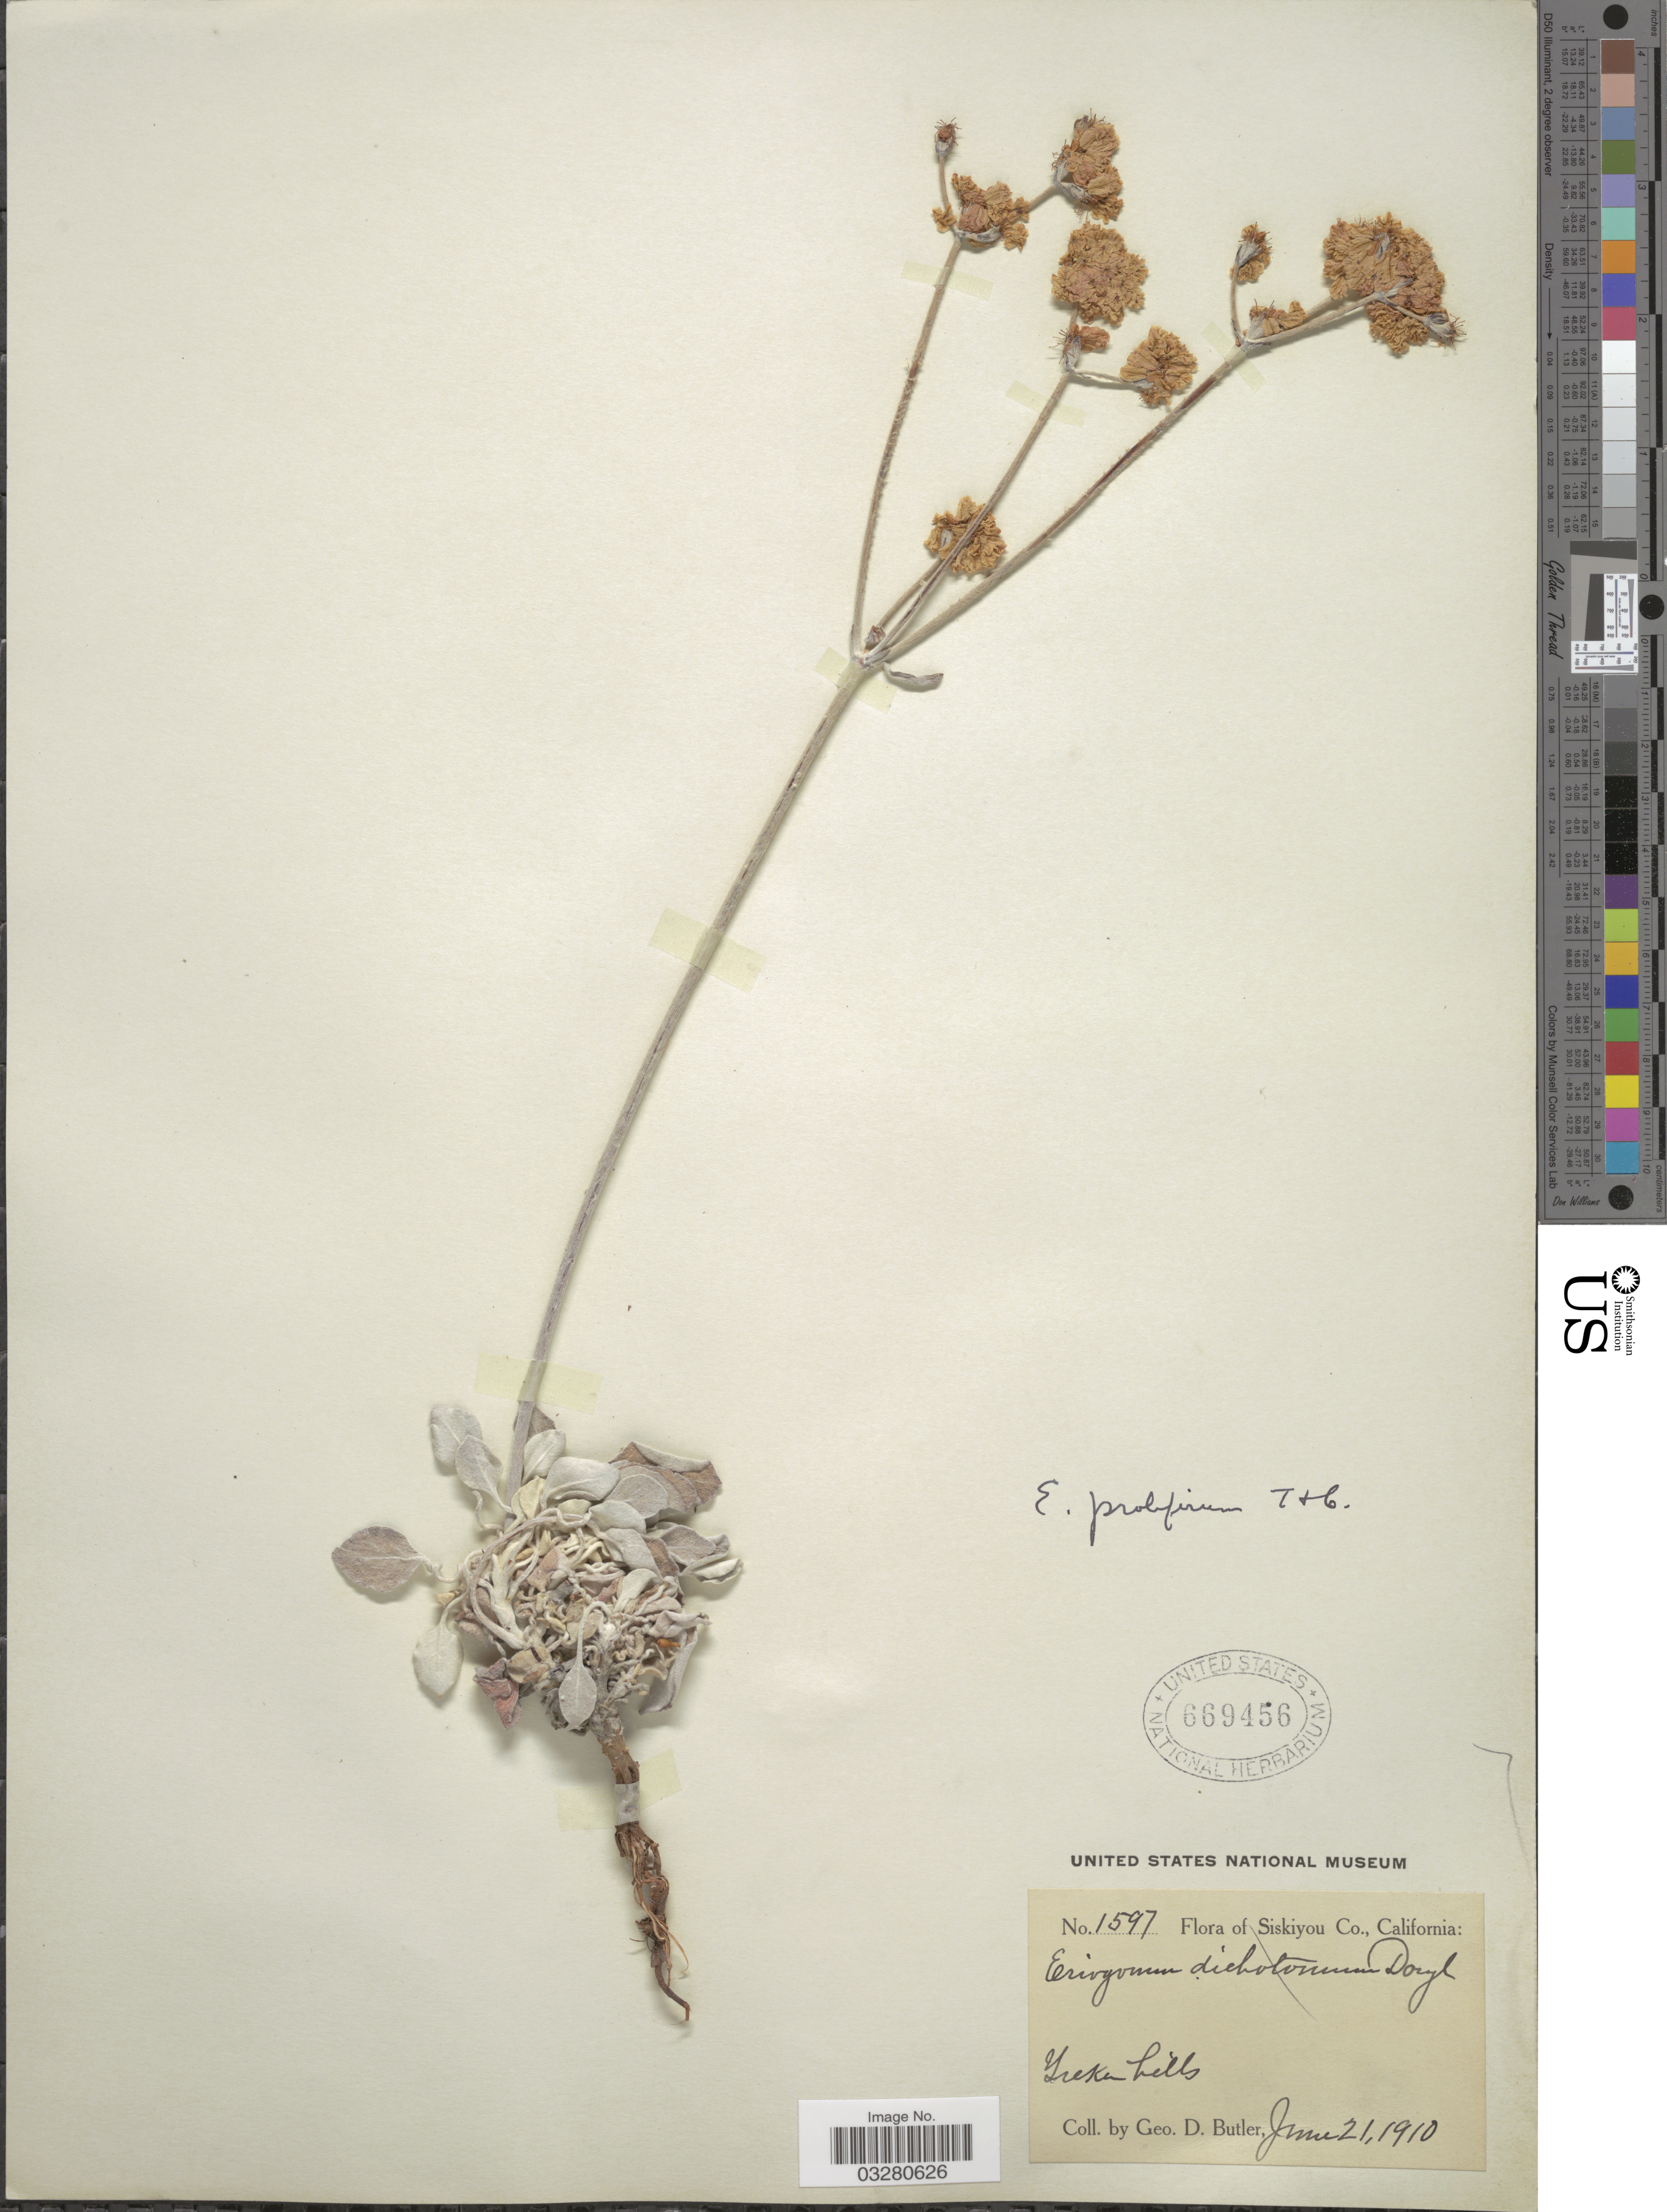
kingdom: Plantae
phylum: Tracheophyta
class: Magnoliopsida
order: Caryophyllales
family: Polygonaceae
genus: Eriogonum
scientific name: Eriogonum proliferum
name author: Torr. & A. Gray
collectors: G. D. Butler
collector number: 1597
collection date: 1910-06-02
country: United States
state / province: California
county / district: Siskiyou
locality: Siskiyou Co. Yreka hills.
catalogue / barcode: US 669456